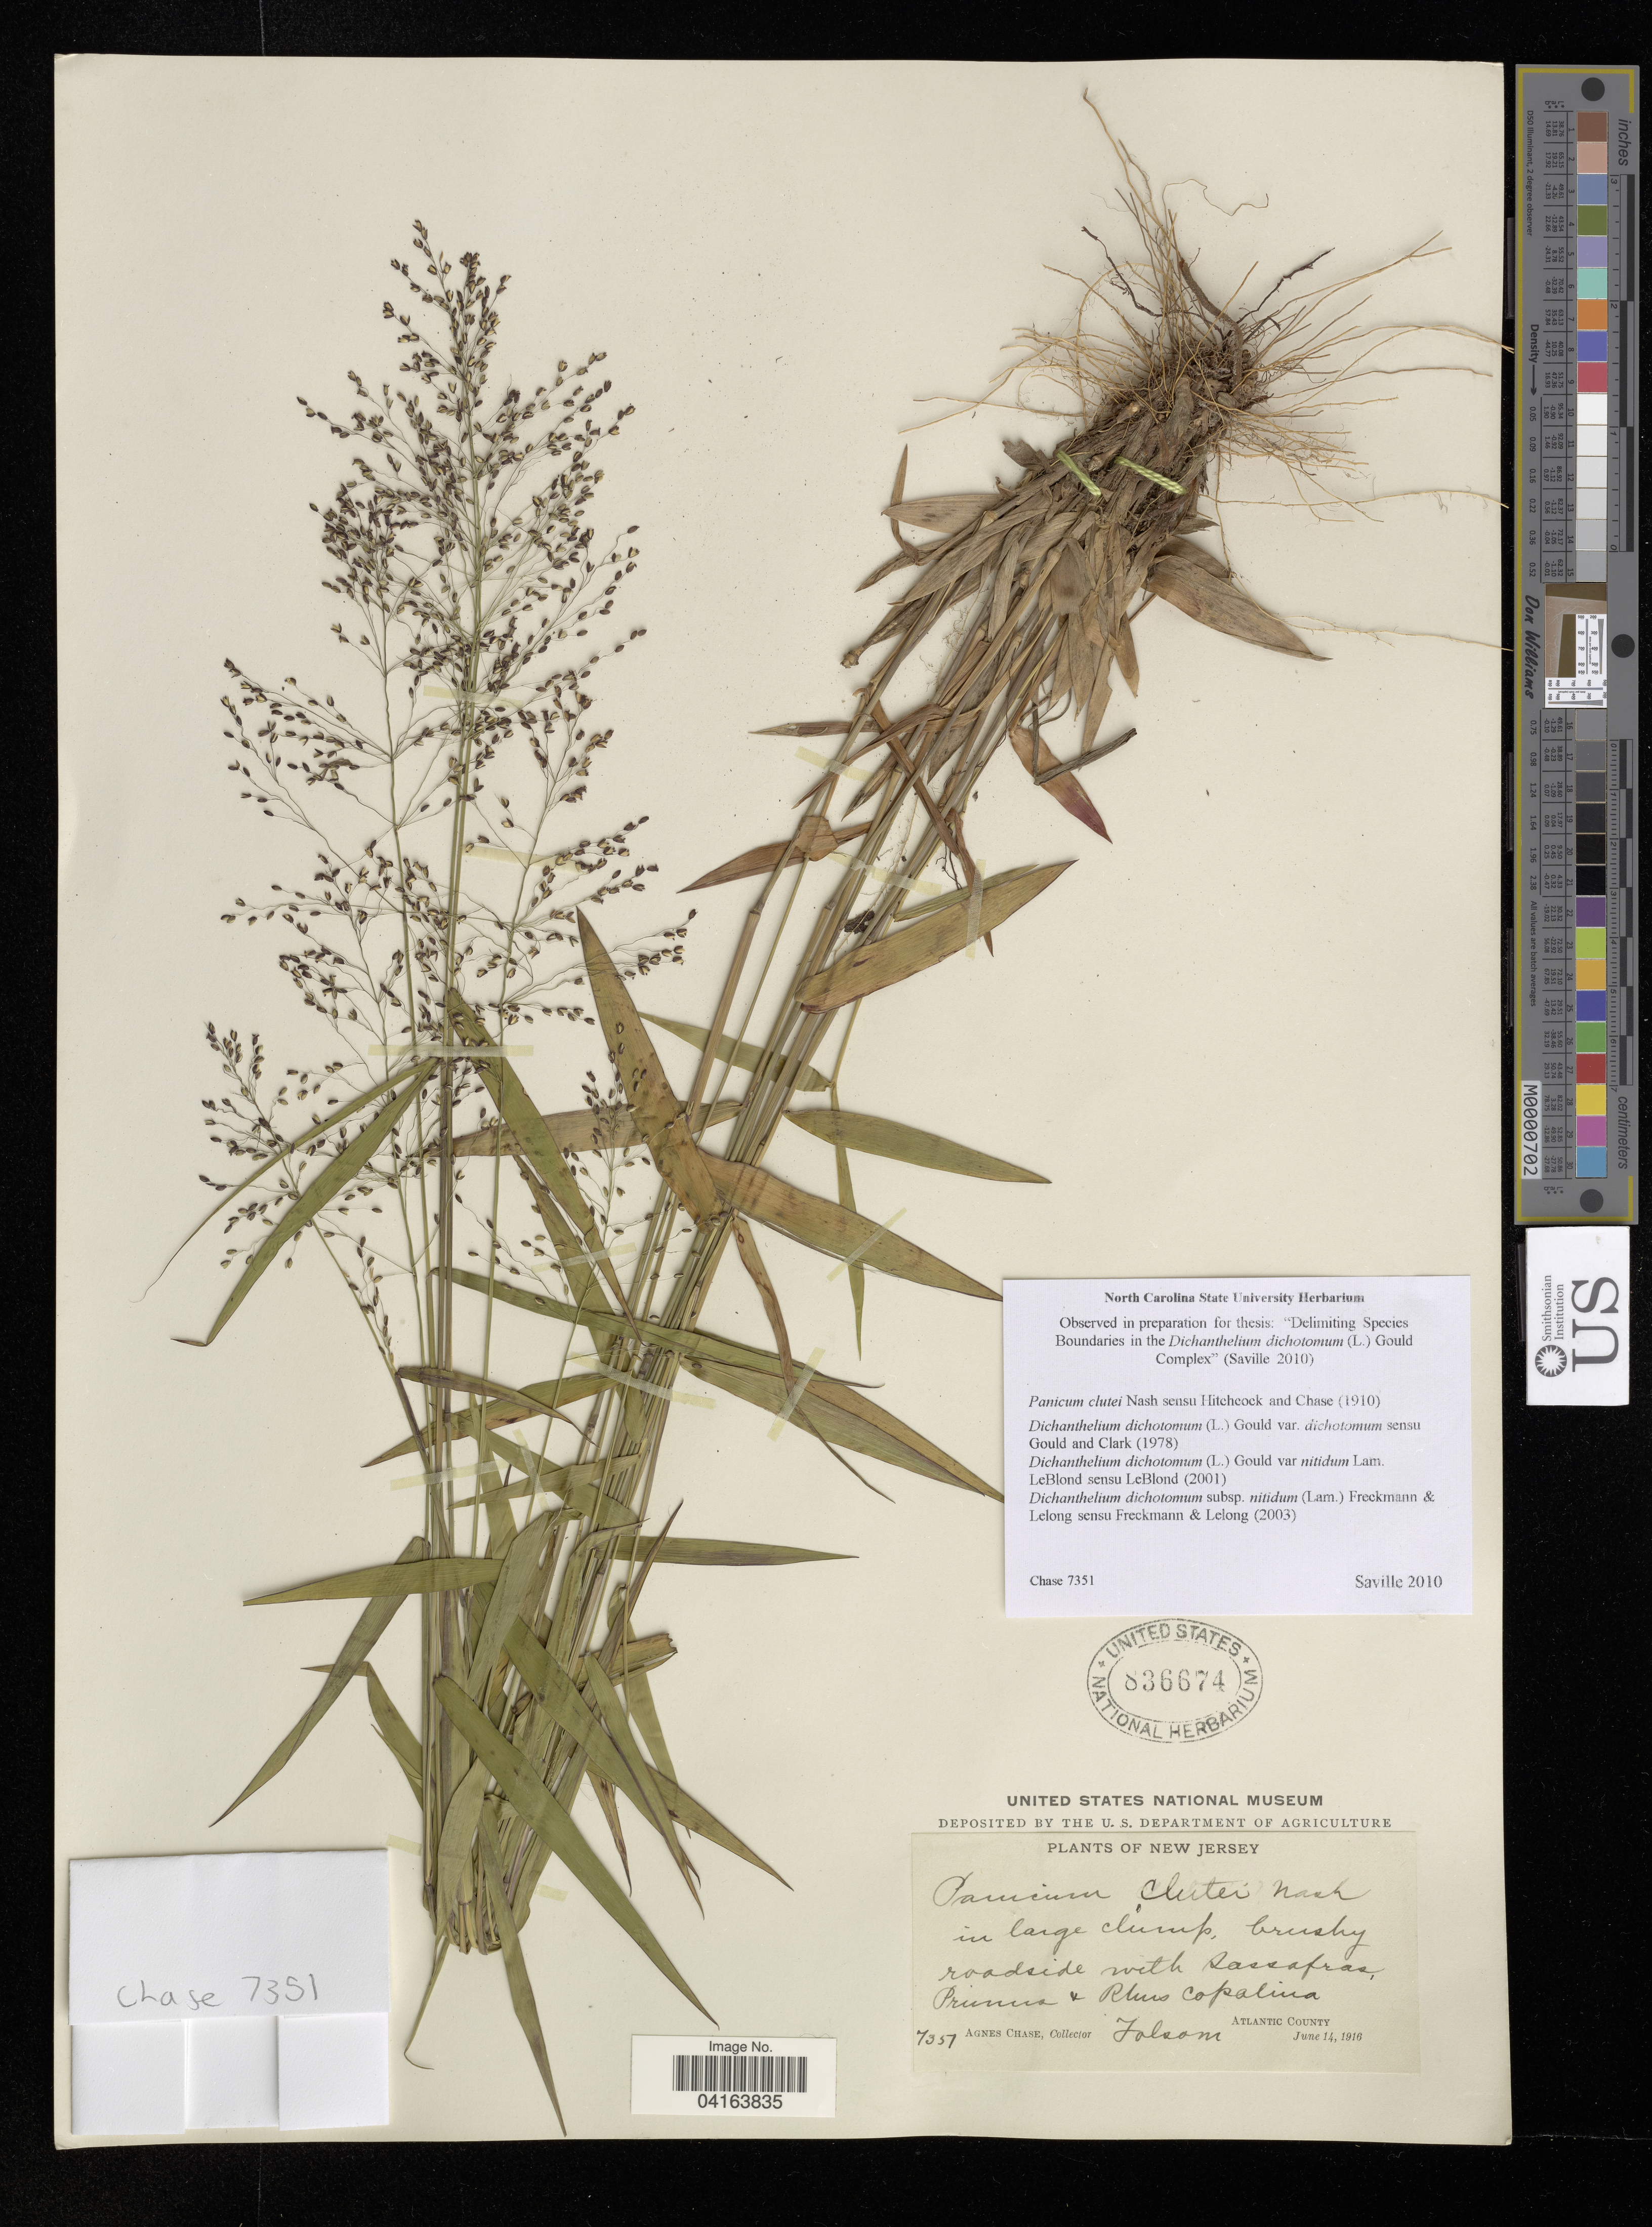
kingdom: Plantae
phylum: Tracheophyta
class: Liliopsida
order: Poales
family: Poaceae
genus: Dichanthelium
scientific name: Dichanthelium dichotomum subsp. lucidum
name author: (Ashe) Freckmann & Lelong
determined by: Saville, A. C., (NCSC), North Carolina State University (UNITED STATES)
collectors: A. Chase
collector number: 7351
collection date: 1916-06-14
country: United States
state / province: New Jersey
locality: Atlantic County.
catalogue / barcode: US 836674